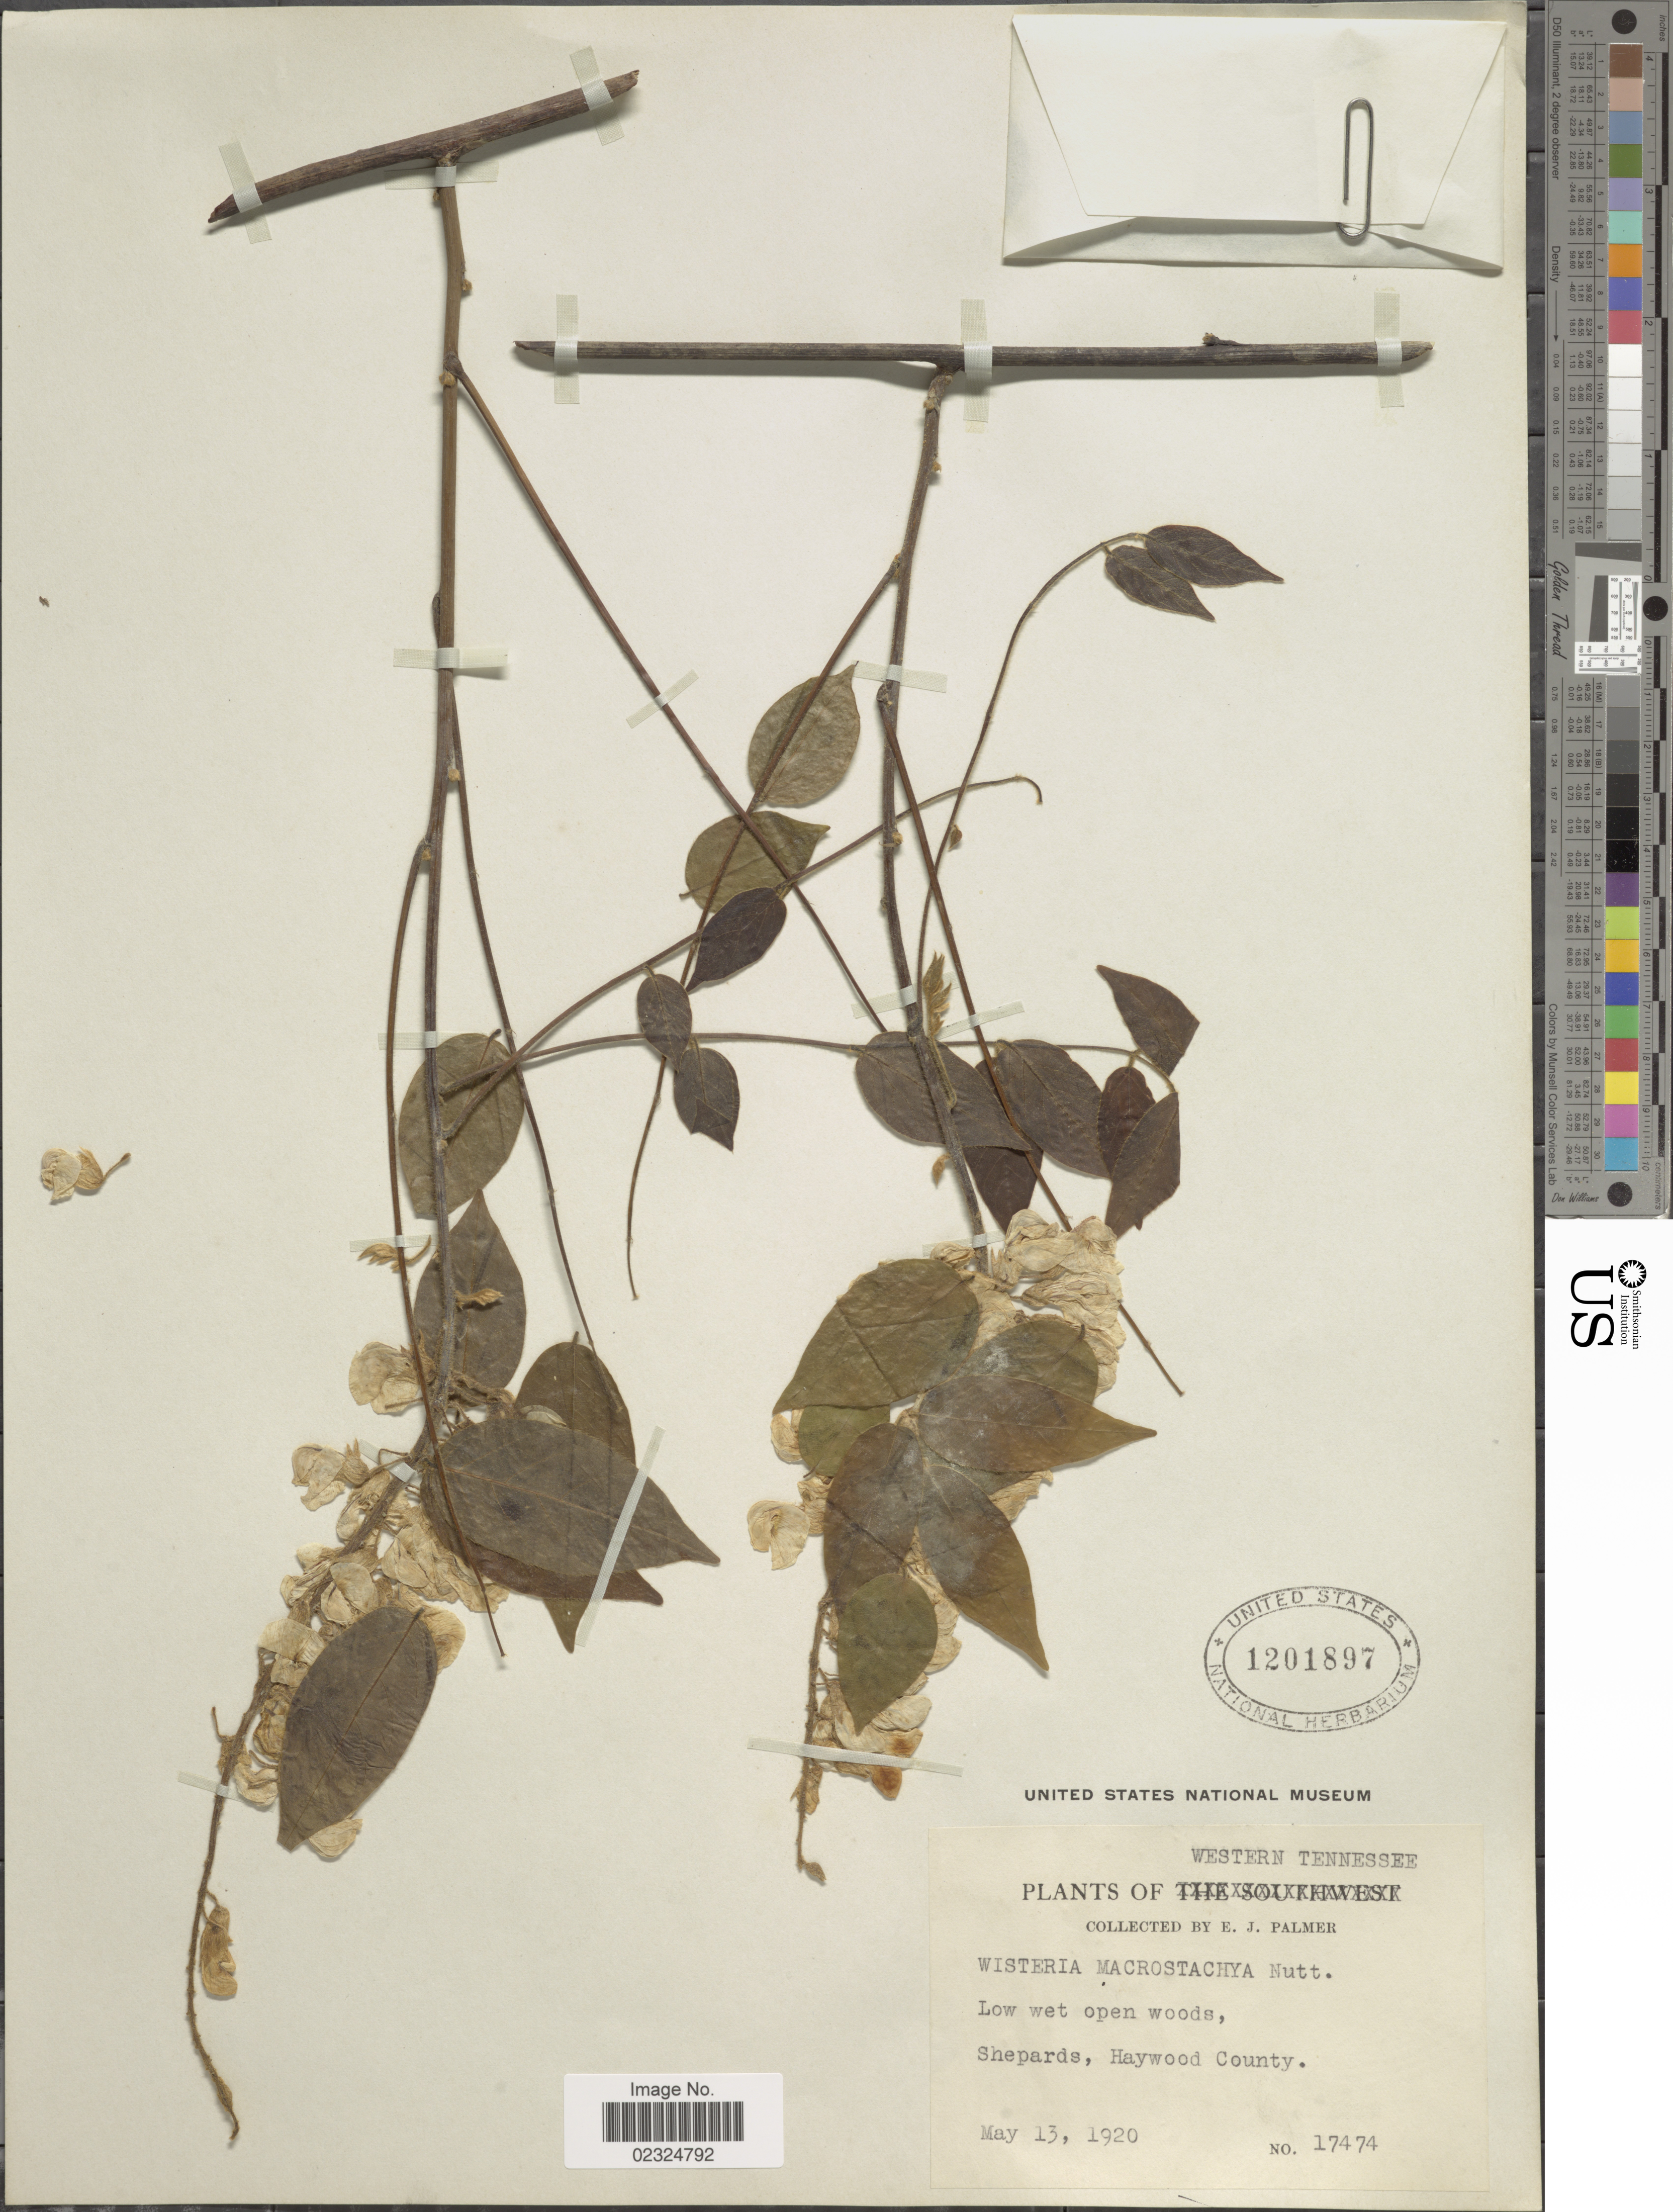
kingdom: Plantae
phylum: Tracheophyta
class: Magnoliopsida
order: Fabales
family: Fabaceae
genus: Wisteria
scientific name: Wisteria macrostachya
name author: (Torr. & A. Gray) Nutt. ex B.L. Rob. & Fernald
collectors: E. J. Palmer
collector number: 17474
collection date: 1920-05-13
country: United States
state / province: Tennessee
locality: Western Tennesssee, Shepards, Haywood County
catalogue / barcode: US 1201897